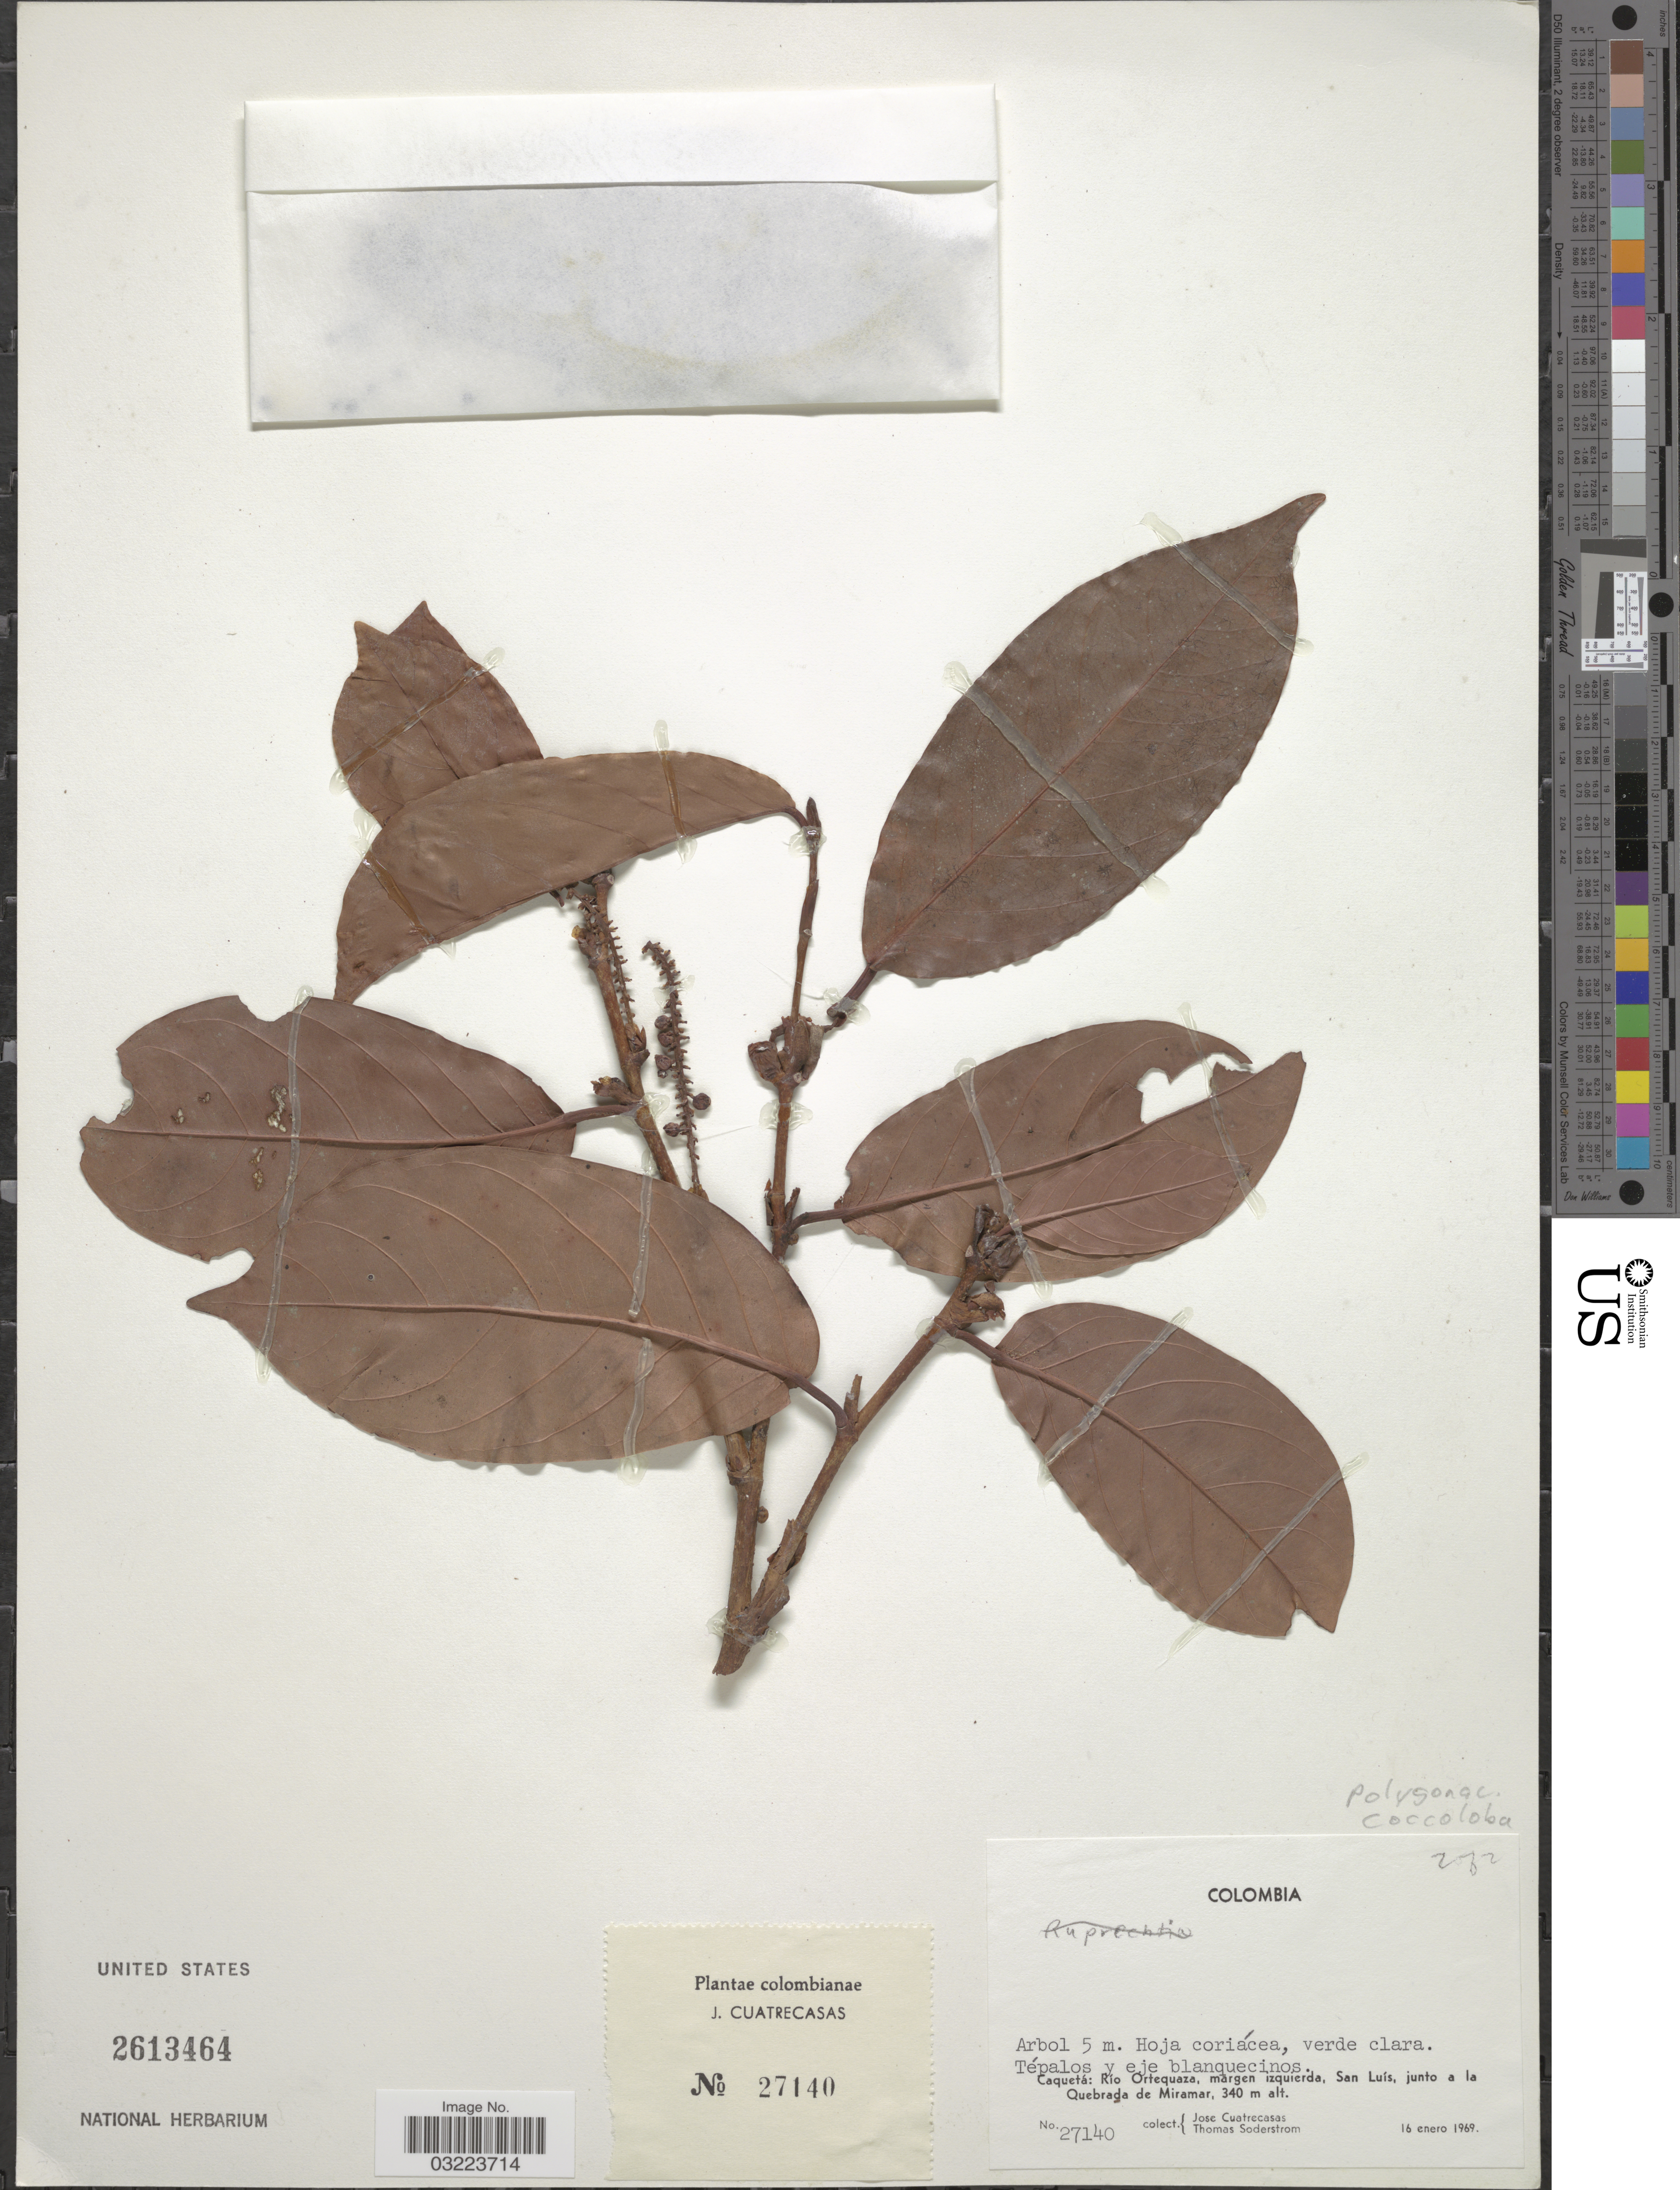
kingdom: Plantae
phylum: Tracheophyta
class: Magnoliopsida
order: Caryophyllales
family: Polygonaceae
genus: Coccoloba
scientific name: Coccoloba sp.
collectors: J. Cuatrecasas & T. R. Soderstrom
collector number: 27140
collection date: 1969-01-16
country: Colombia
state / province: Caquetá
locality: Río Ortequaza, margen izquierda, San Luís, junto a la Quebrada de Miramar.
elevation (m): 340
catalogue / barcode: US 2613464